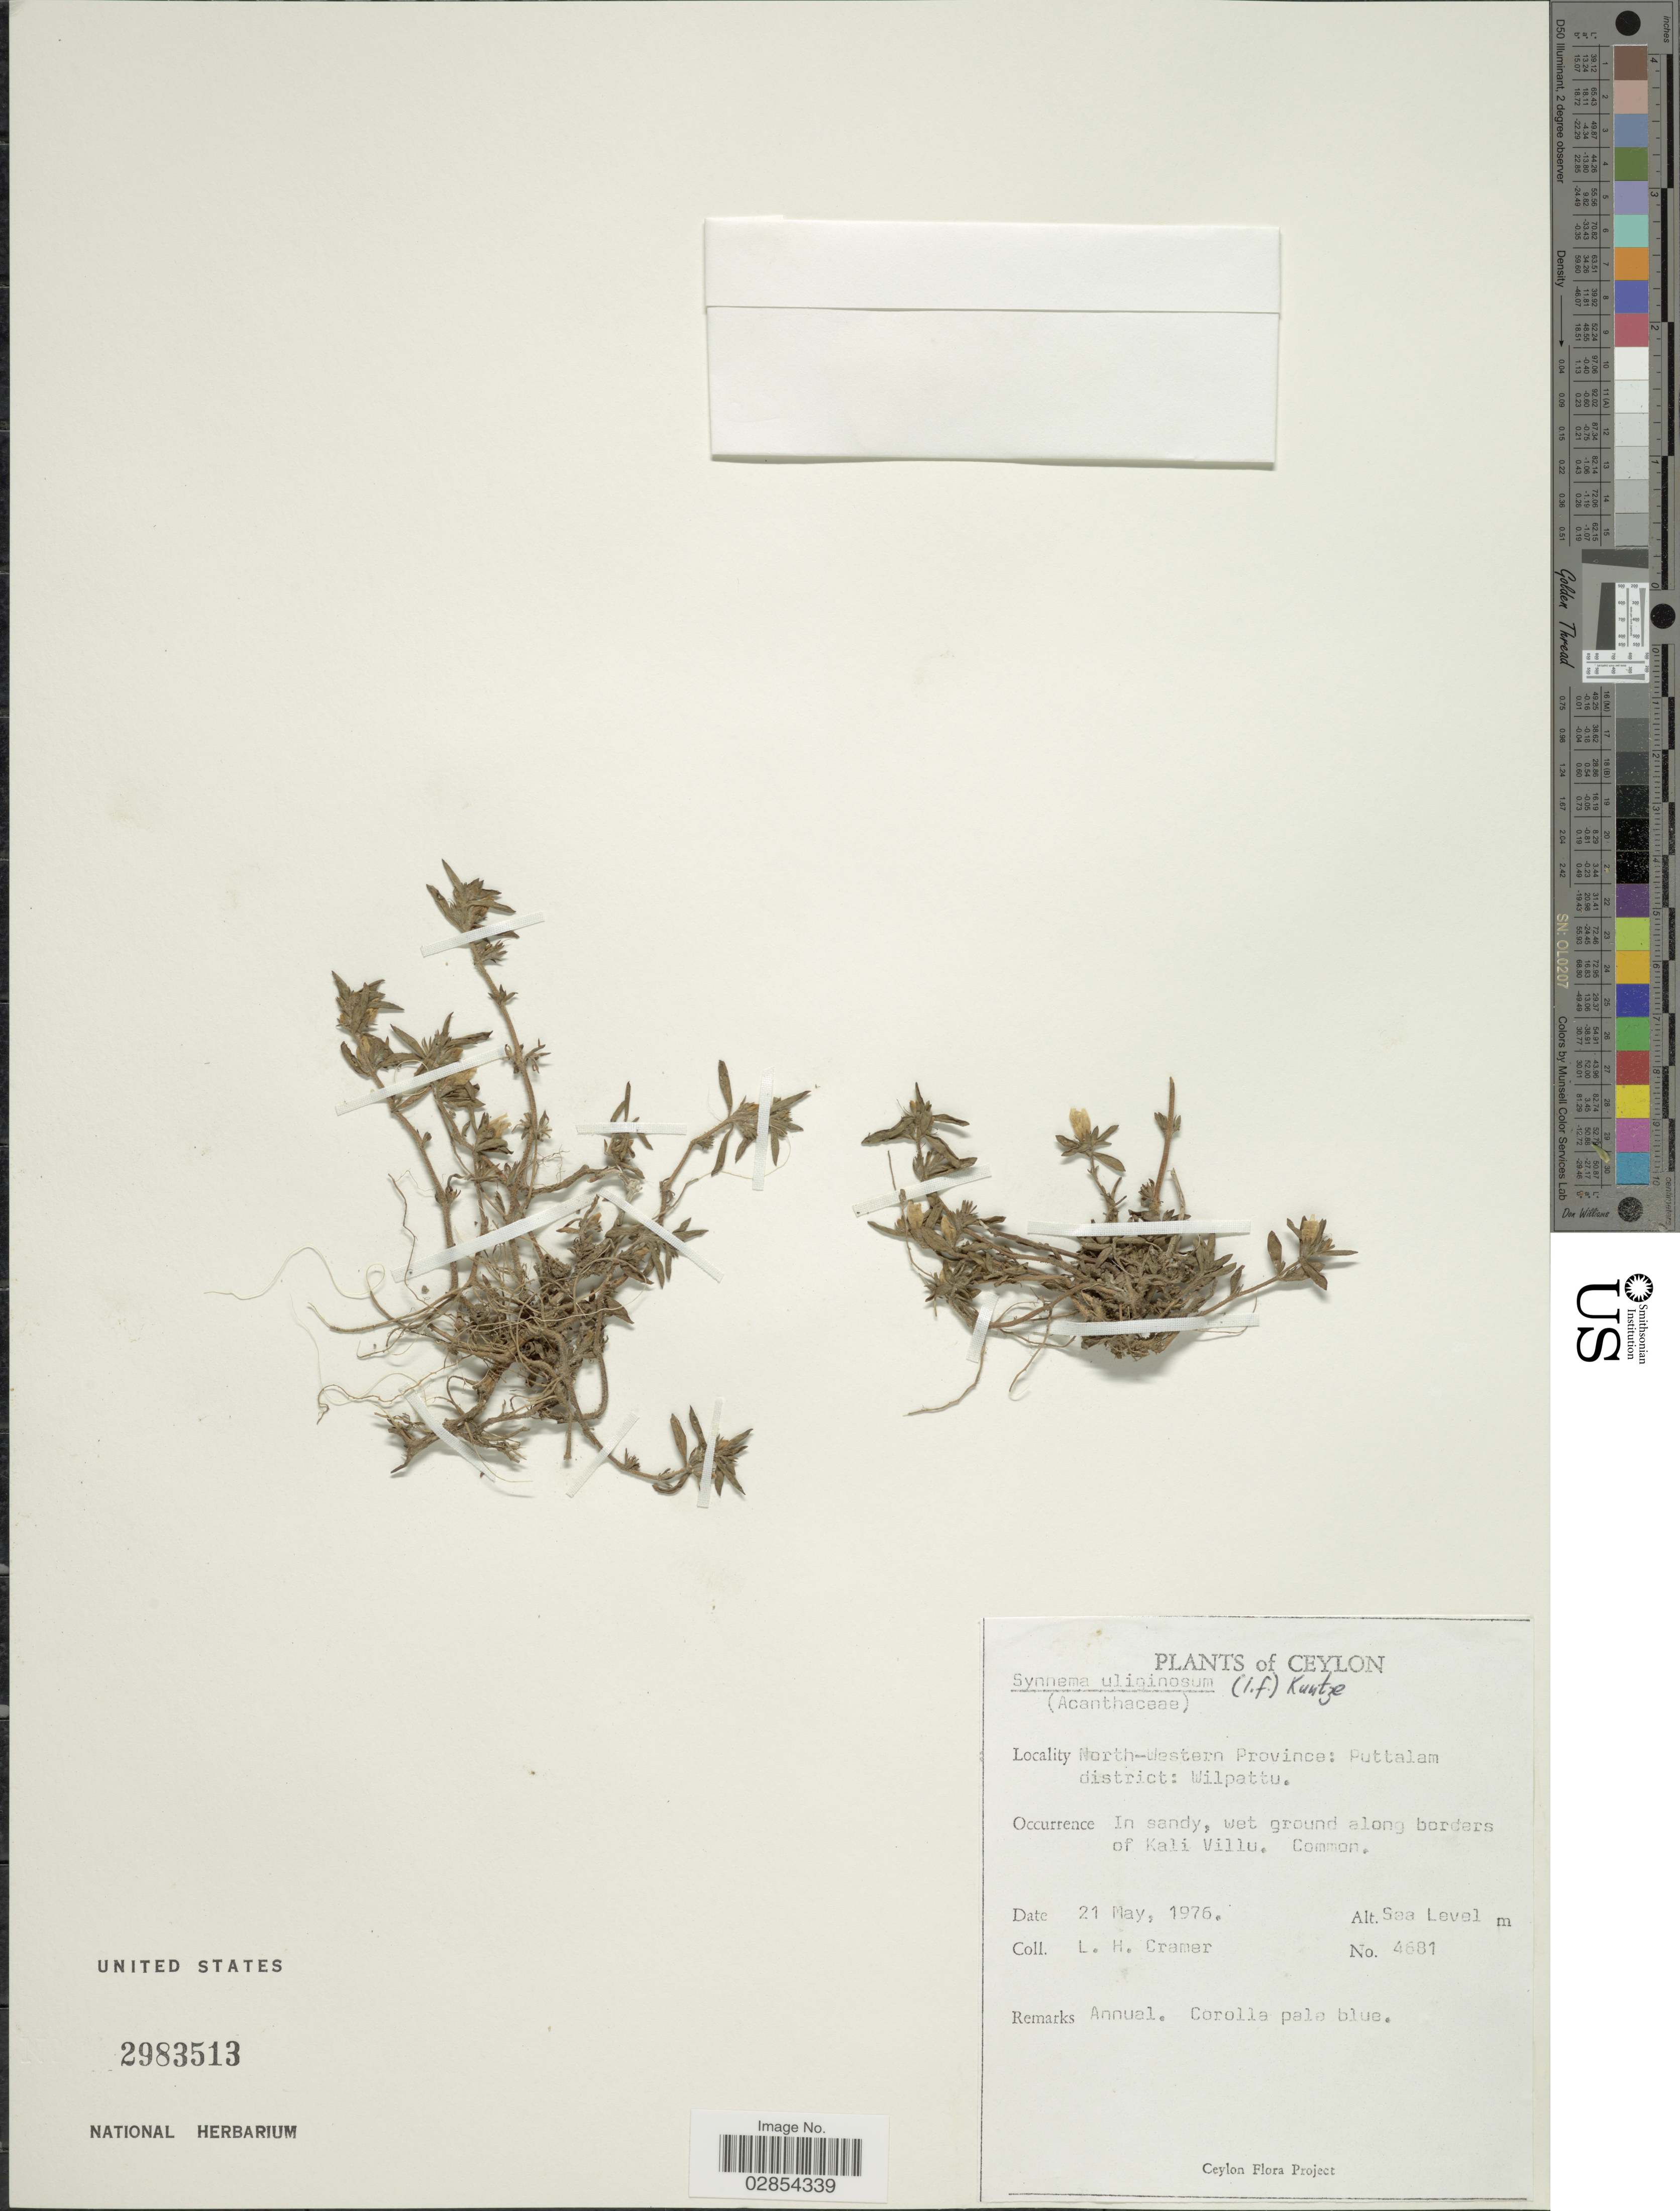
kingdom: Plantae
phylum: Tracheophyta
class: Magnoliopsida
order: Lamiales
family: Acanthaceae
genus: Hygrophila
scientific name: Hygrophila uliginosa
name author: S. Moore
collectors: L. H. Cramer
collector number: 4681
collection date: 1976-05-21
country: Sri Lanka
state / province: North Western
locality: Ceylon. Puttalam district: Wilpattu. In sandy, wet ground along borders of Kali Villu.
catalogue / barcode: US 2983513